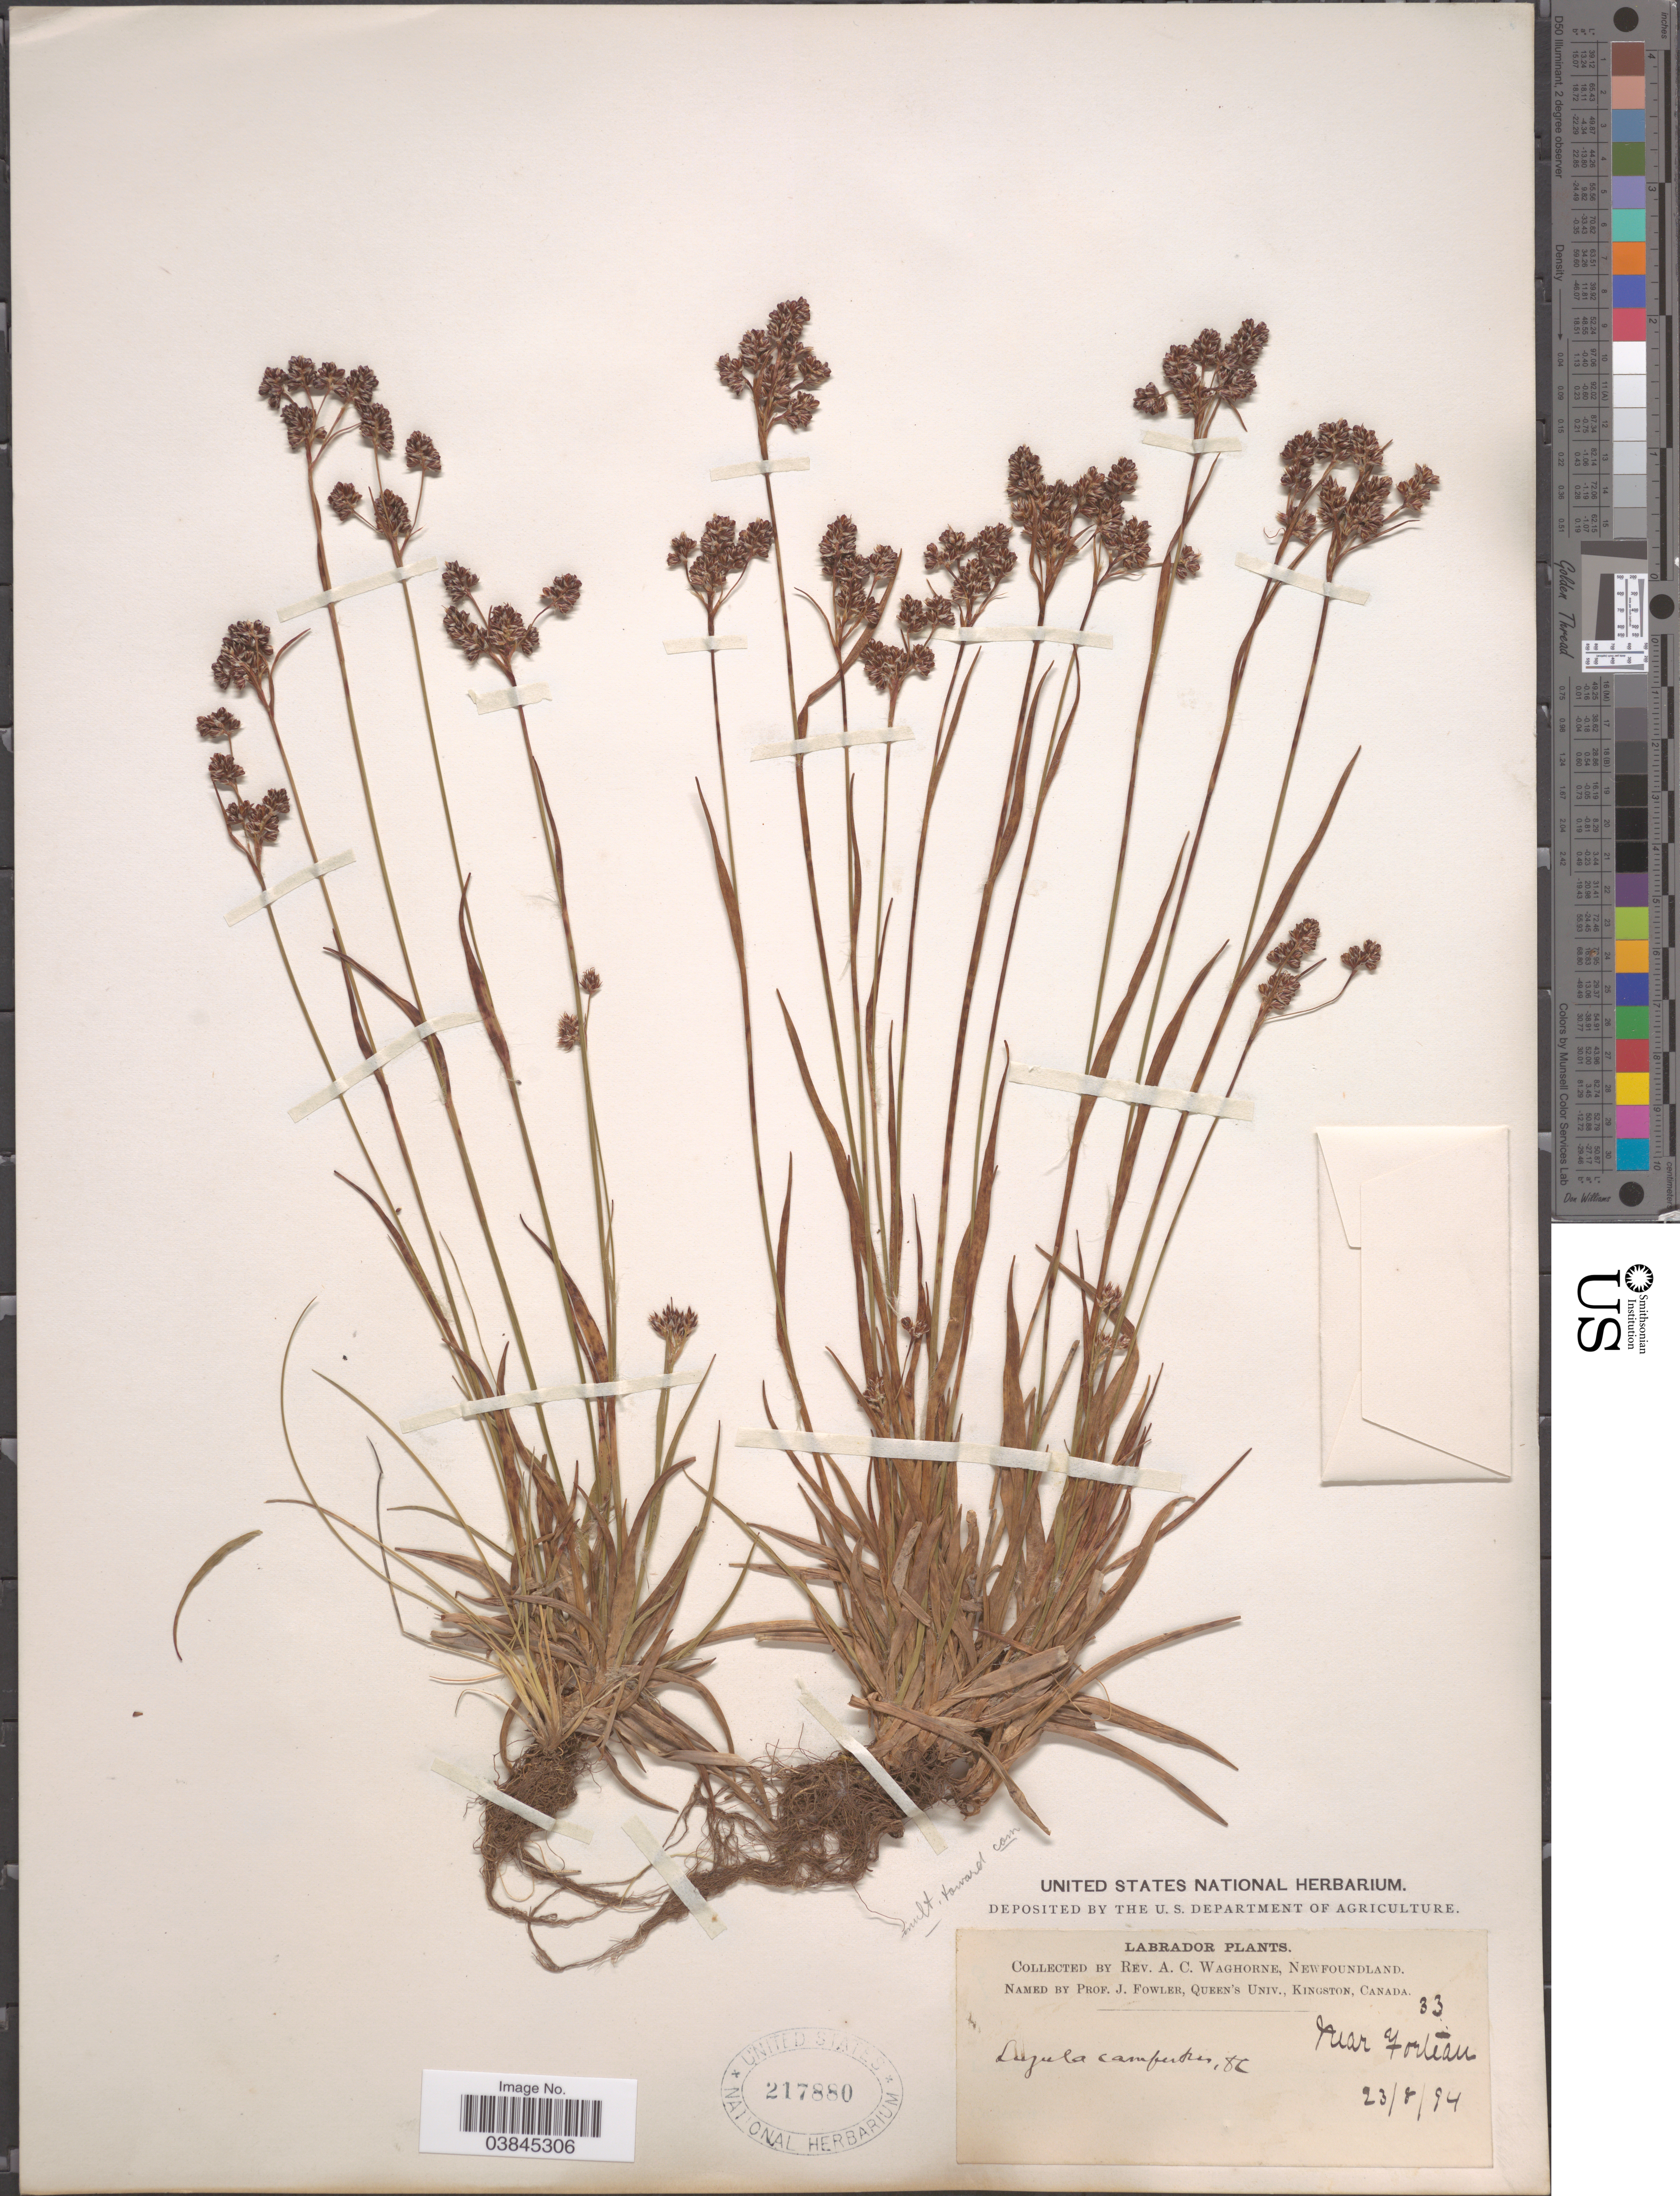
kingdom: Plantae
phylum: Tracheophyta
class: Liliopsida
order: Poales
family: Juncaceae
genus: Luzula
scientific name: Luzula campestris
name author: (L.) DC.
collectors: A. Waghorne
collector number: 33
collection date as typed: Transcribed d/m/y: 23/8/94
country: Canada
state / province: Newfoundland and Labrador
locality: Labrador. Near Forteau.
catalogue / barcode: US 217880